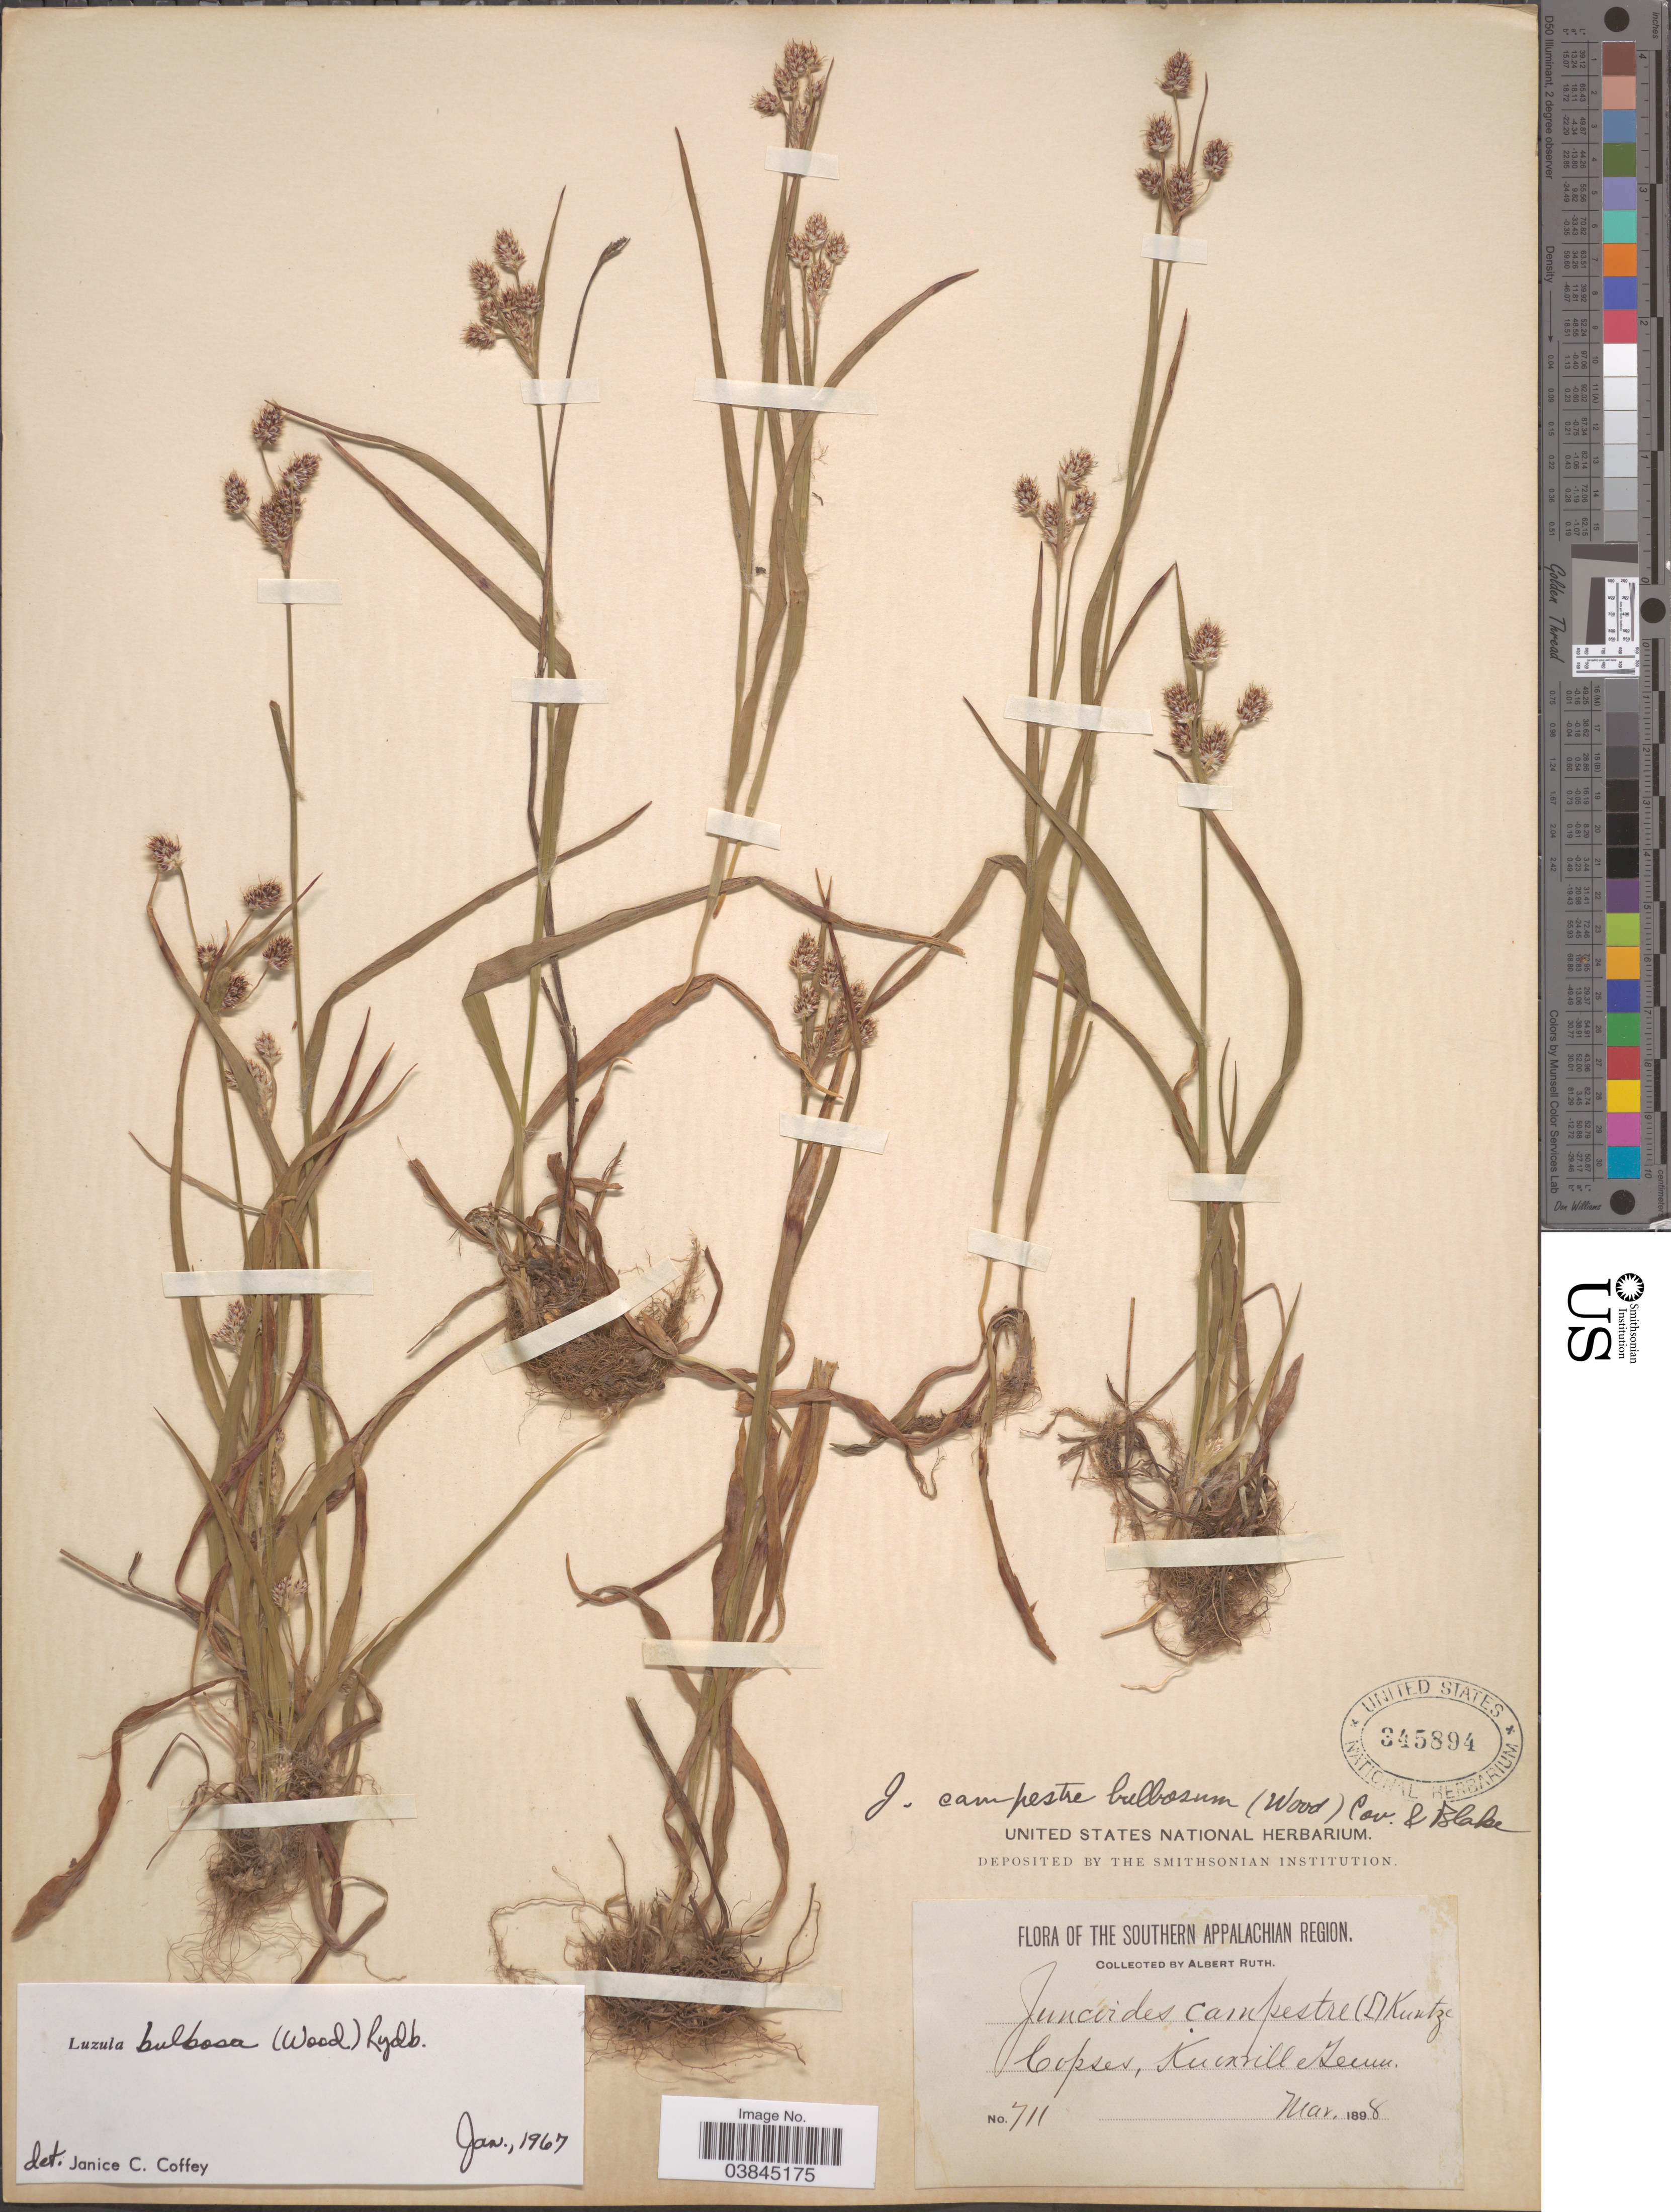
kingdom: Plantae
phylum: Tracheophyta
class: Liliopsida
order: Poales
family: Juncaceae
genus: Luzula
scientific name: Luzula bulbosa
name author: (Alph. Wood) Smyth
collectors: A. Ruth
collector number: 711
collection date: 1898-03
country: United States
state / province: Tennessee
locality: The Southern Appalachian Region. Copses, Knoxville.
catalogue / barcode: US 345894